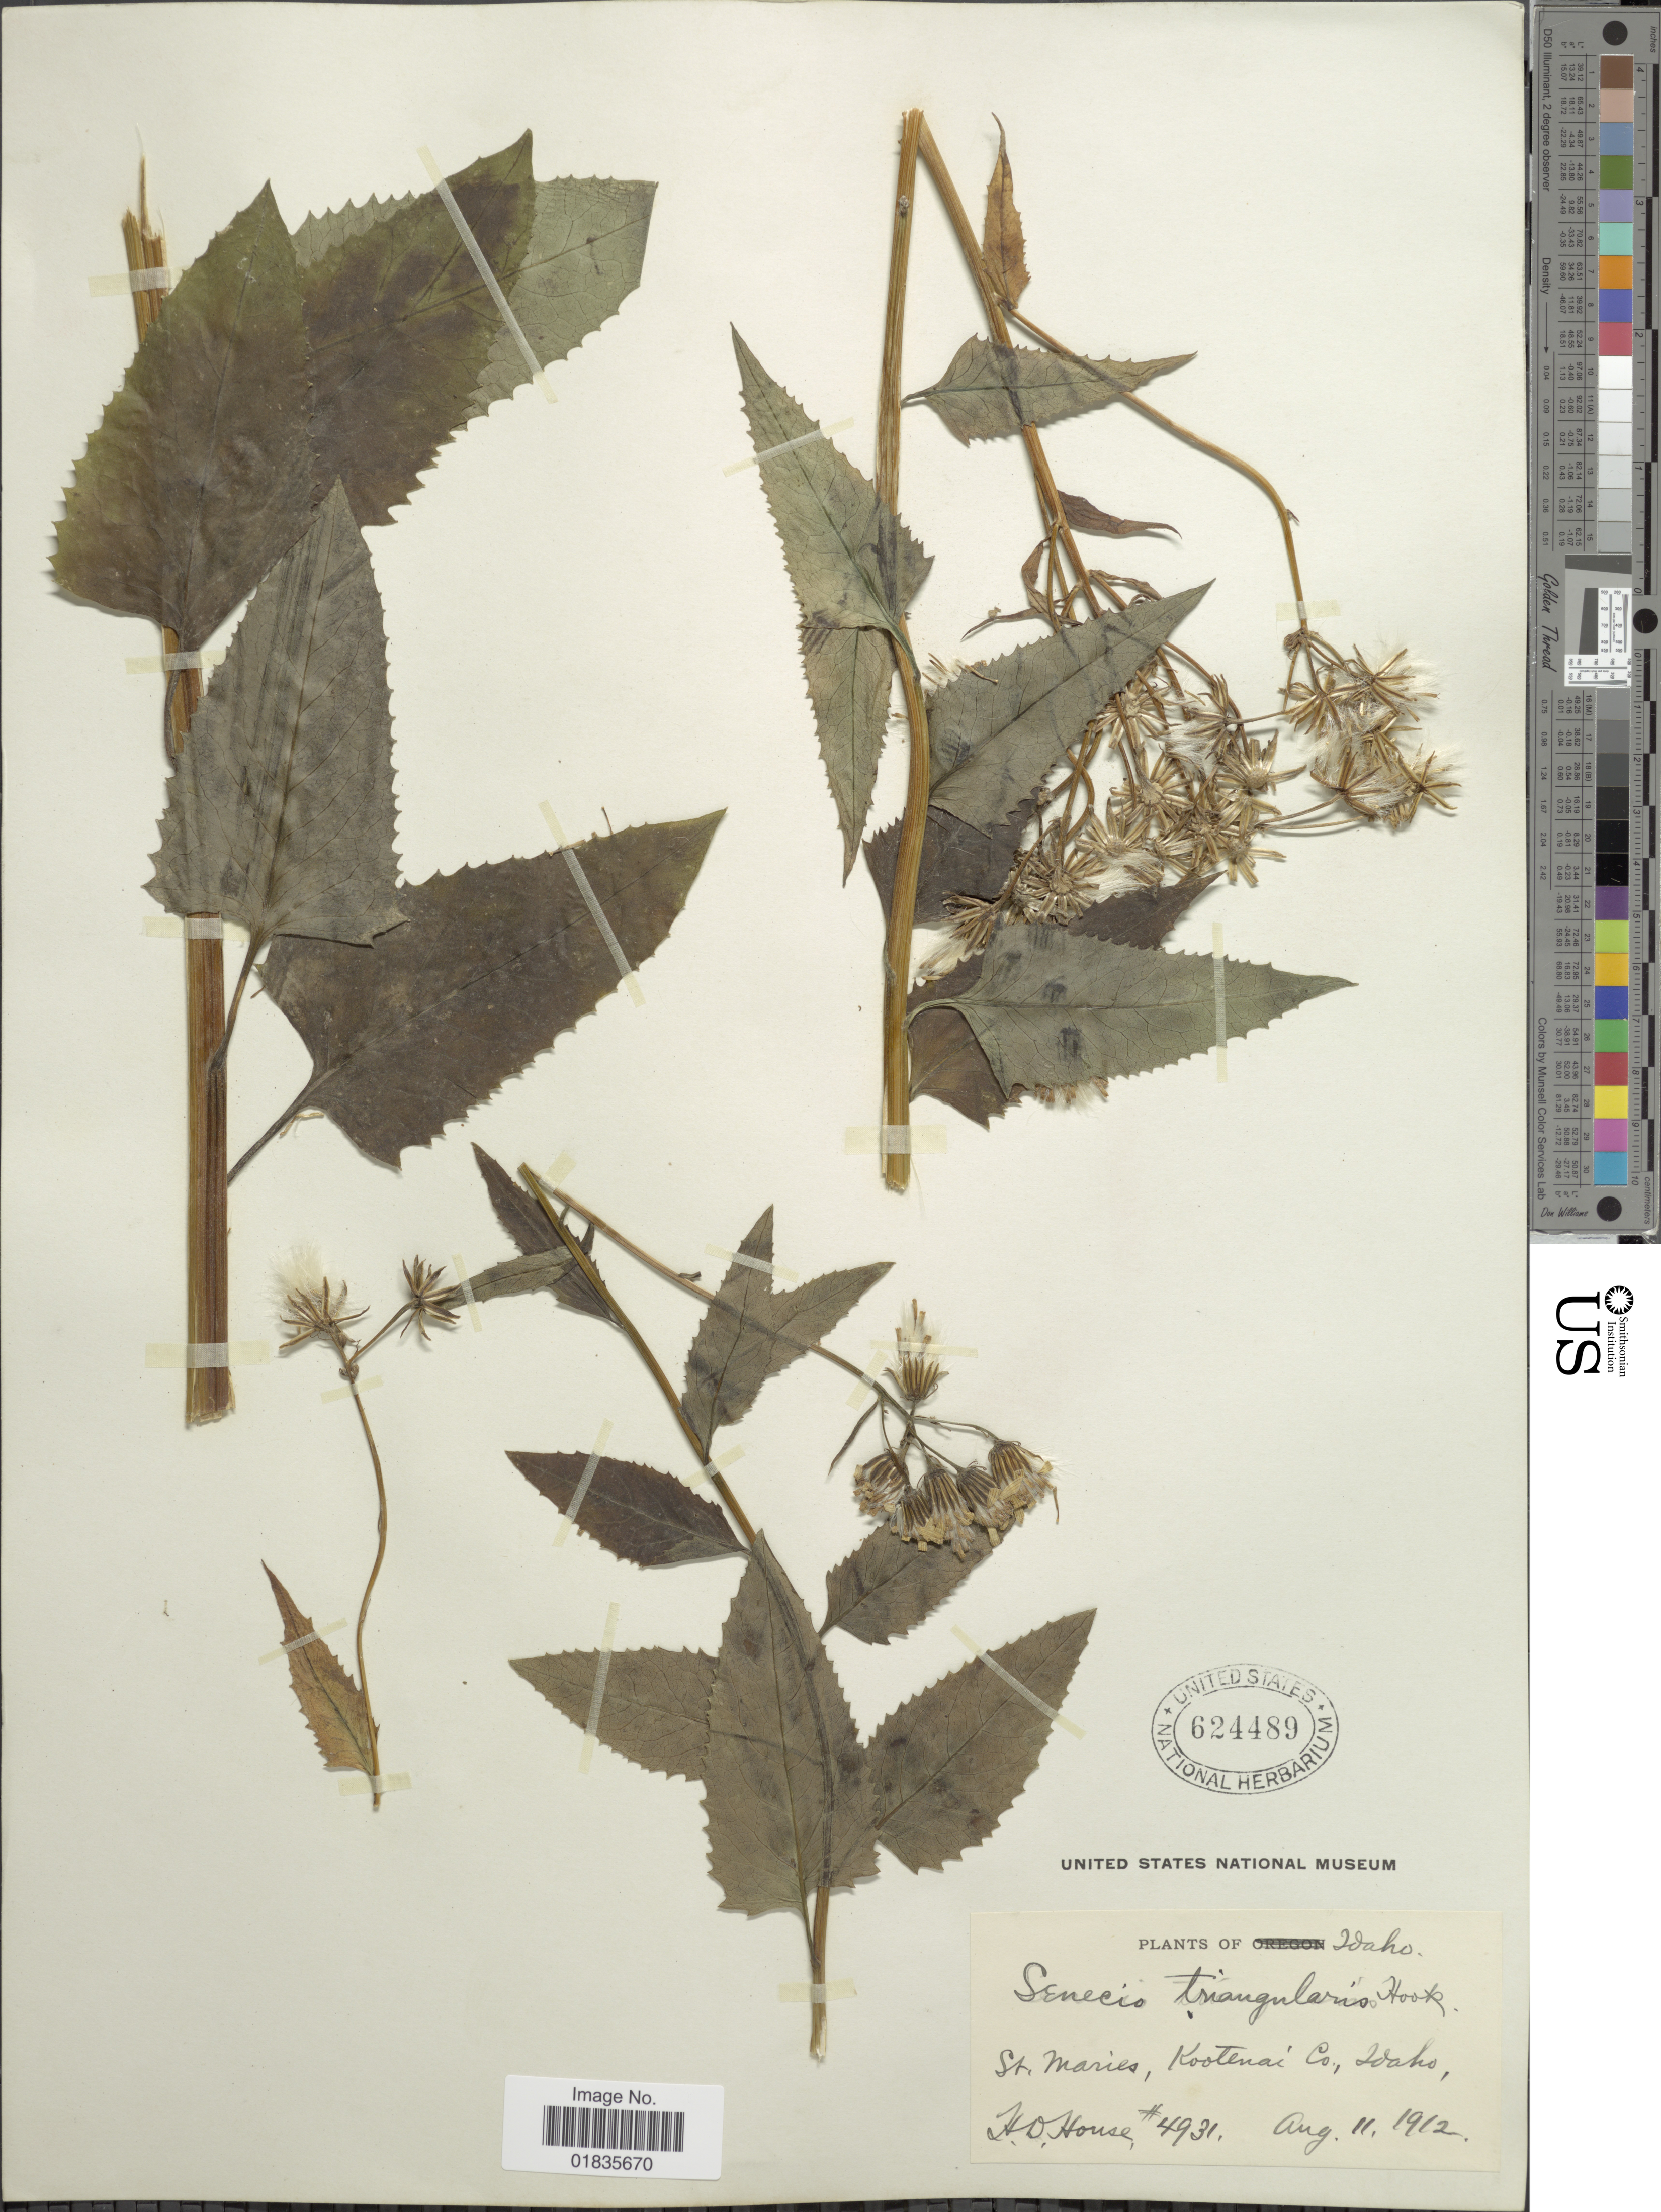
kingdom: Plantae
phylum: Tracheophyta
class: Magnoliopsida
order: Asterales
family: Asteraceae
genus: Senecio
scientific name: Senecio triangularis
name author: Hook.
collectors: H. D. House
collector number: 4931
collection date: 1912-08-11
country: United States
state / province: Idaho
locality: St. Maries, Kootenai Co.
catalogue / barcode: US 624489